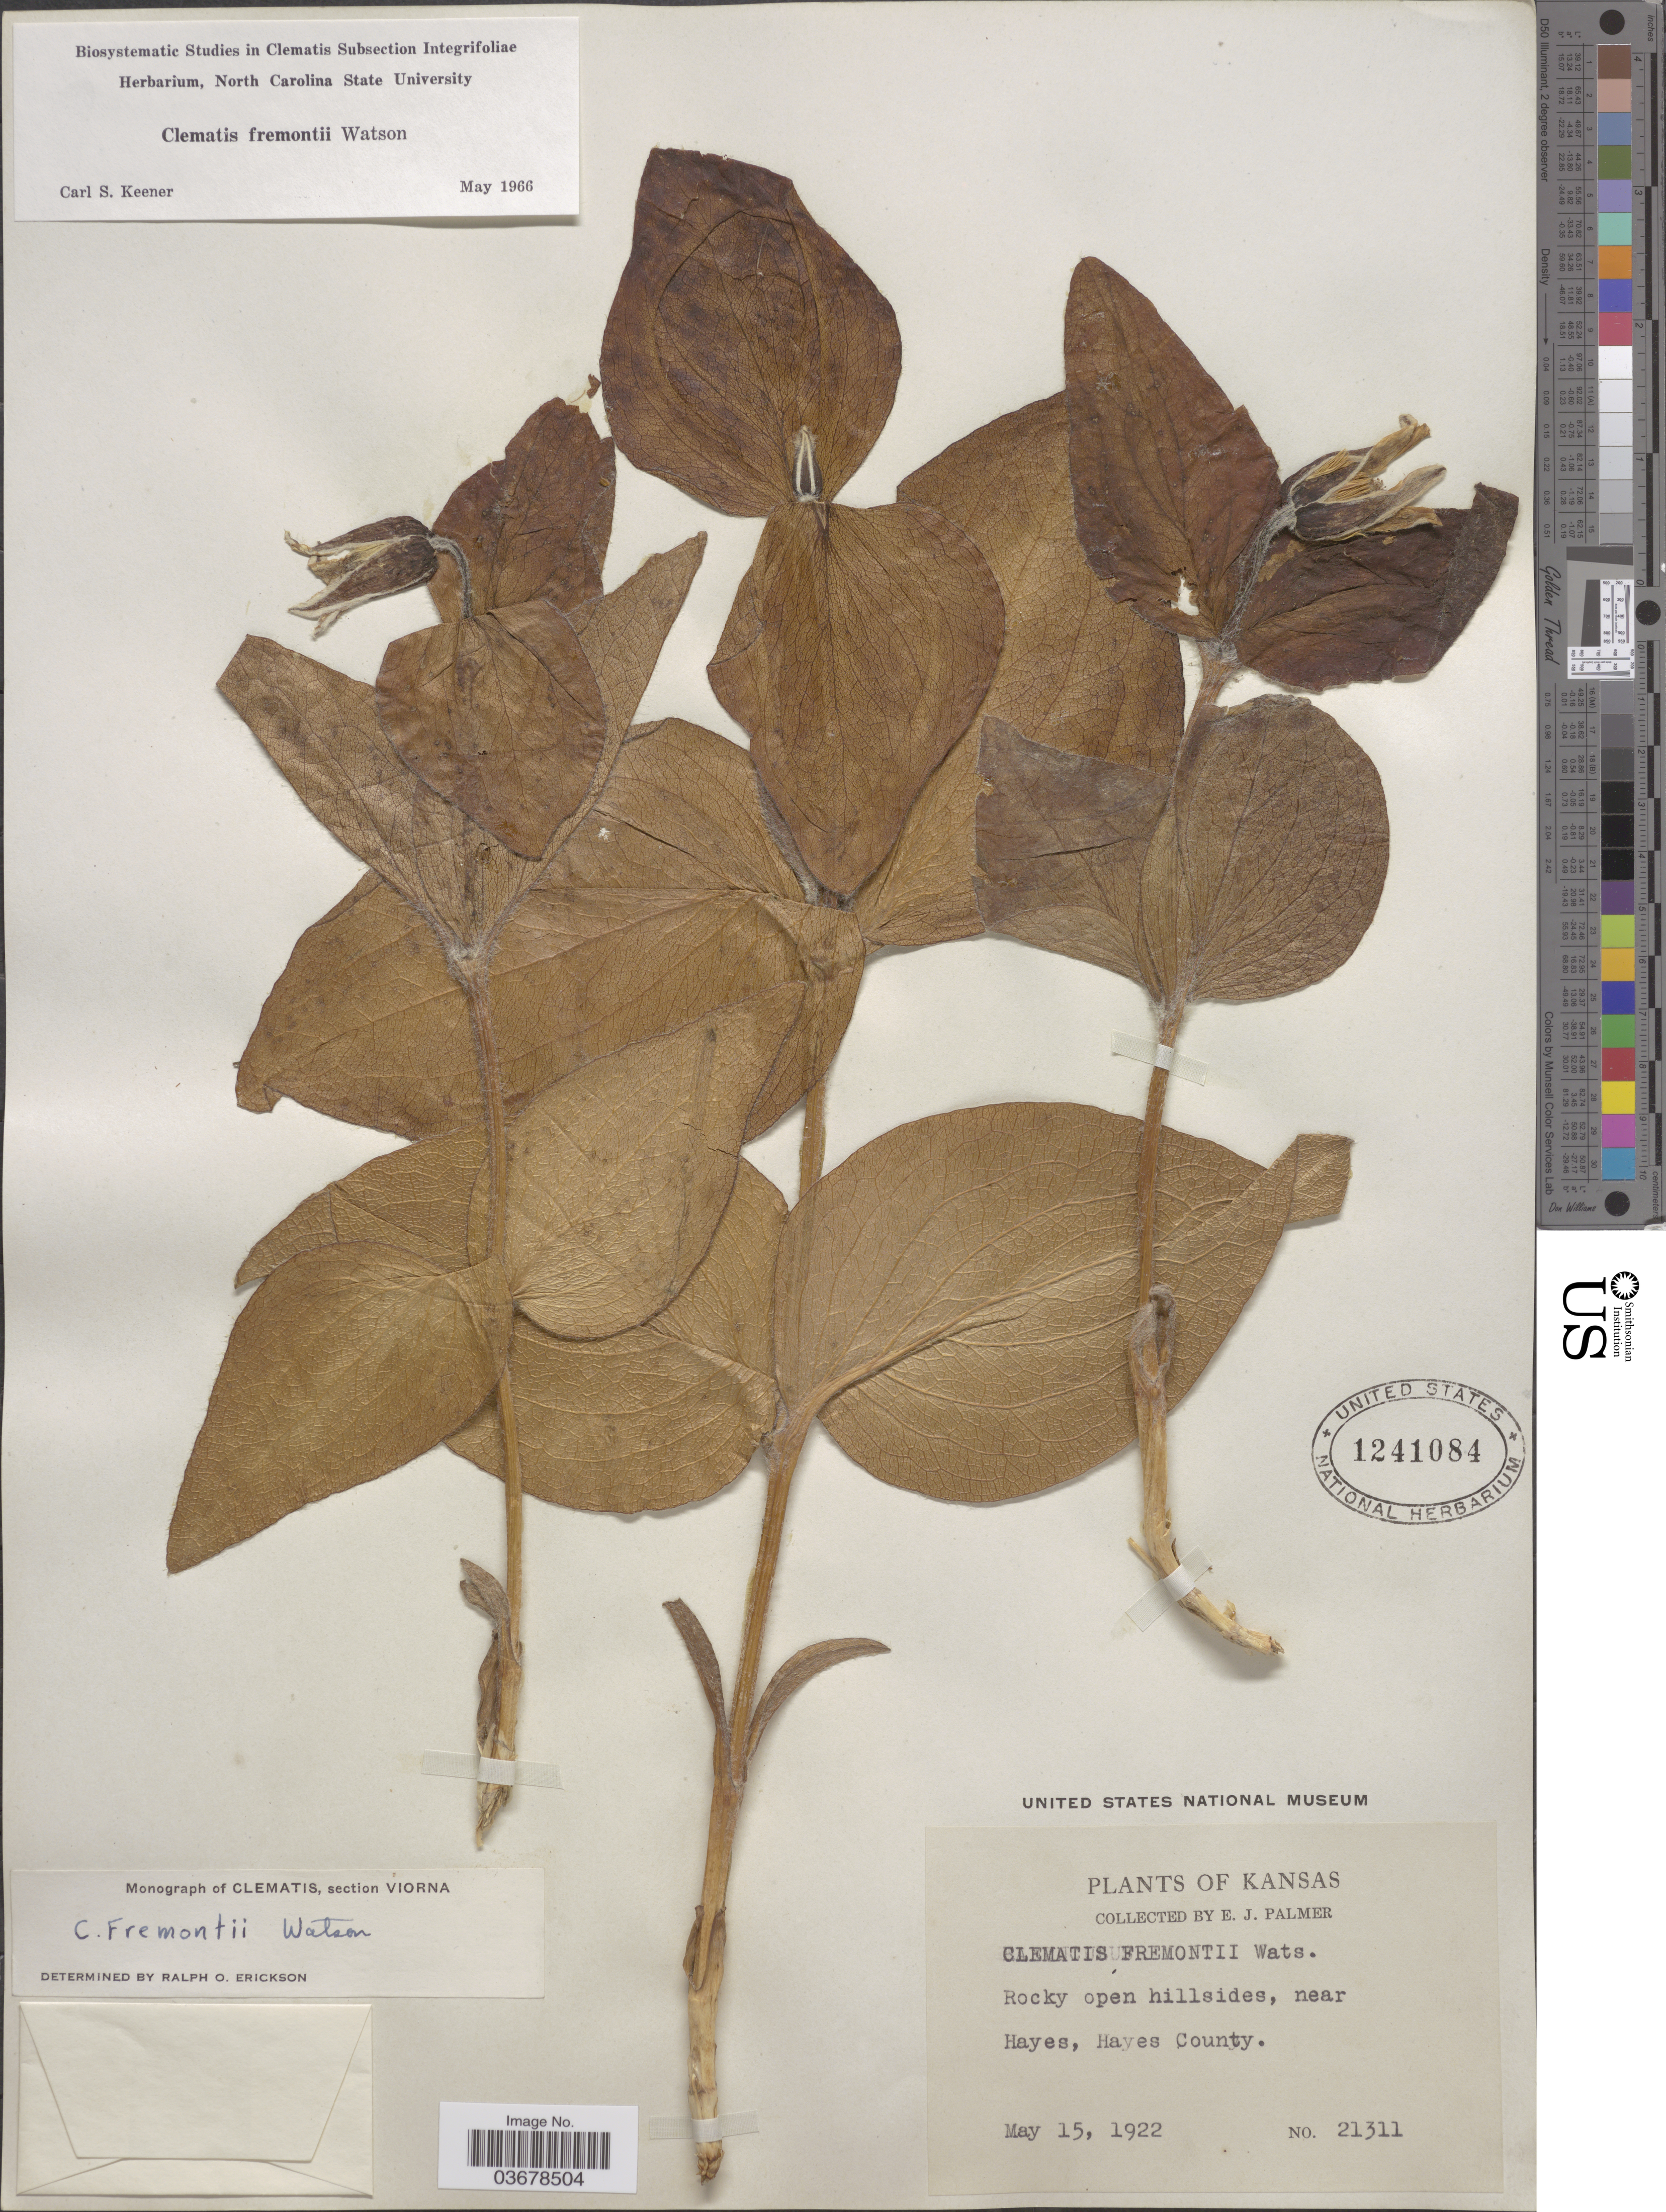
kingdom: Plantae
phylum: Tracheophyta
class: Magnoliopsida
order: Ranunculales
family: Ranunculaceae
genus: Clematis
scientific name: Clematis viorna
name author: L.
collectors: E. J. Palmer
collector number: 21311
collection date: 1922-05-15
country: United States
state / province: Kansas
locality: Rocky open hillsides, near Hayes, Hayes County.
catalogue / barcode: US 1241084